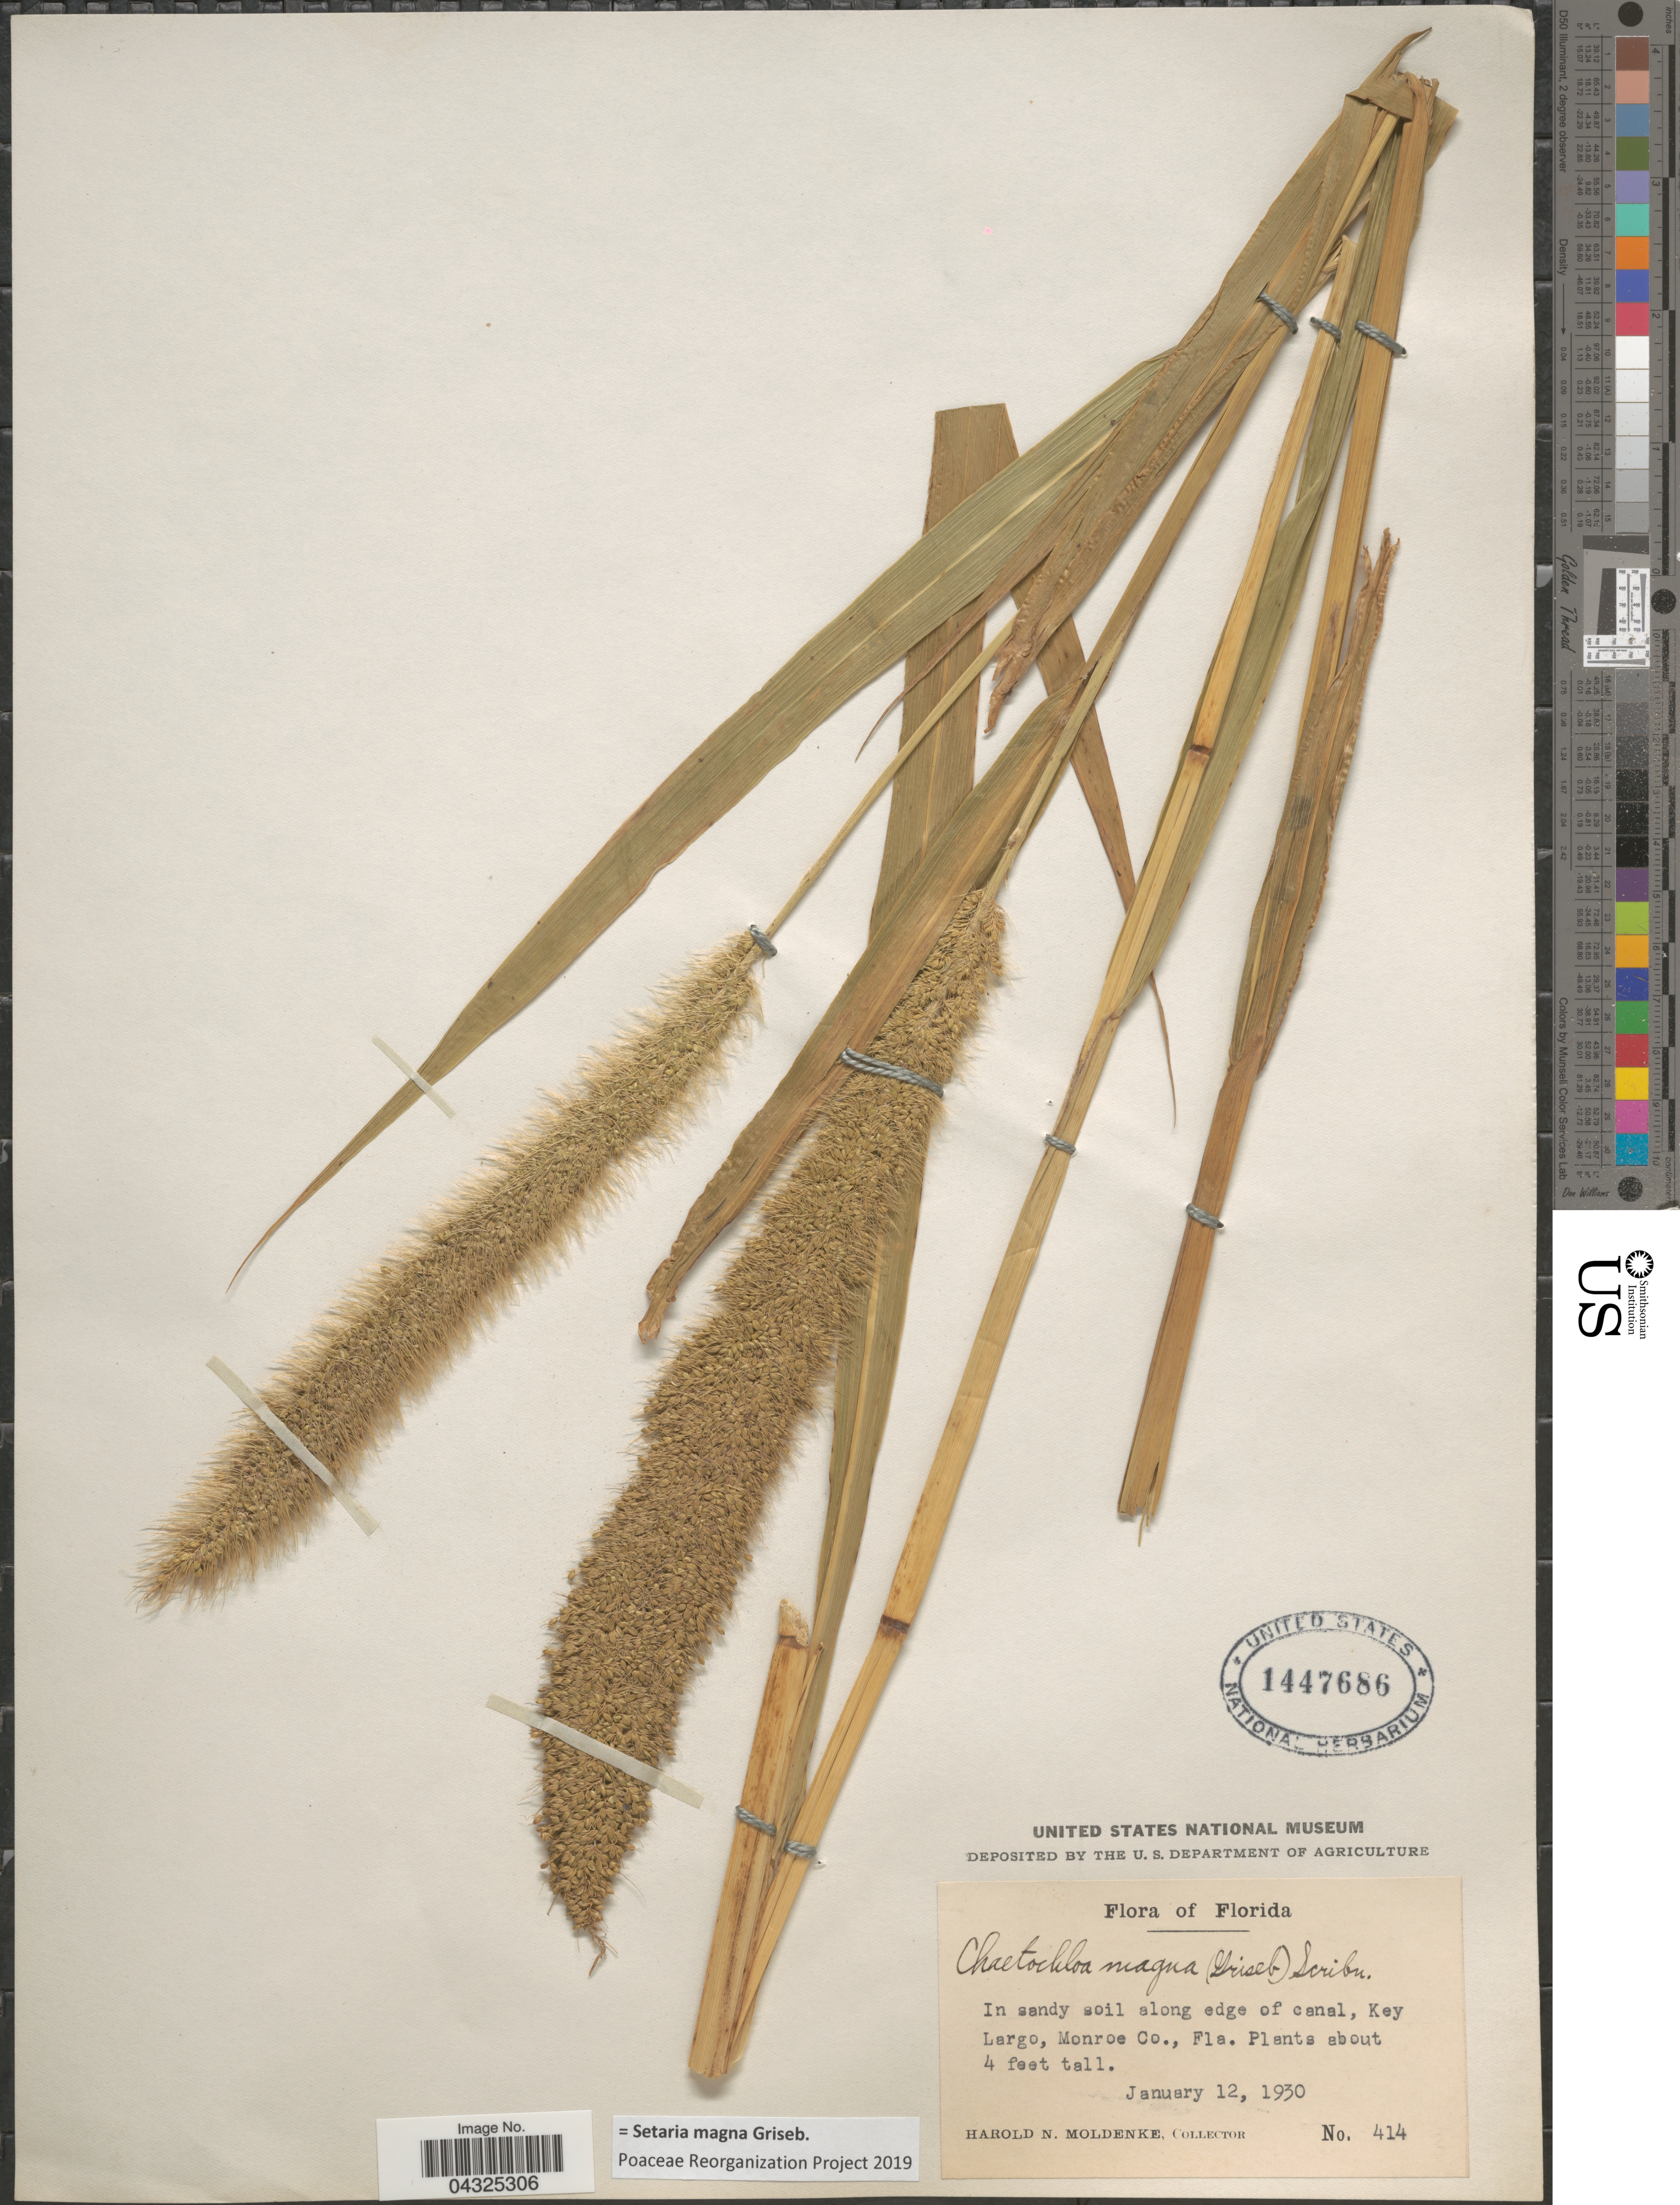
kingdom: Plantae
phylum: Tracheophyta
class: Liliopsida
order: Poales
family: Poaceae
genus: Setaria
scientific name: Setaria magna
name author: Griseb.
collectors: H. N. Moldenke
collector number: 414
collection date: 1930-01-12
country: United States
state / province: Florida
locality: Along edge of canal, Key Largo, Monroe Co.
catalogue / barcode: US 1447686